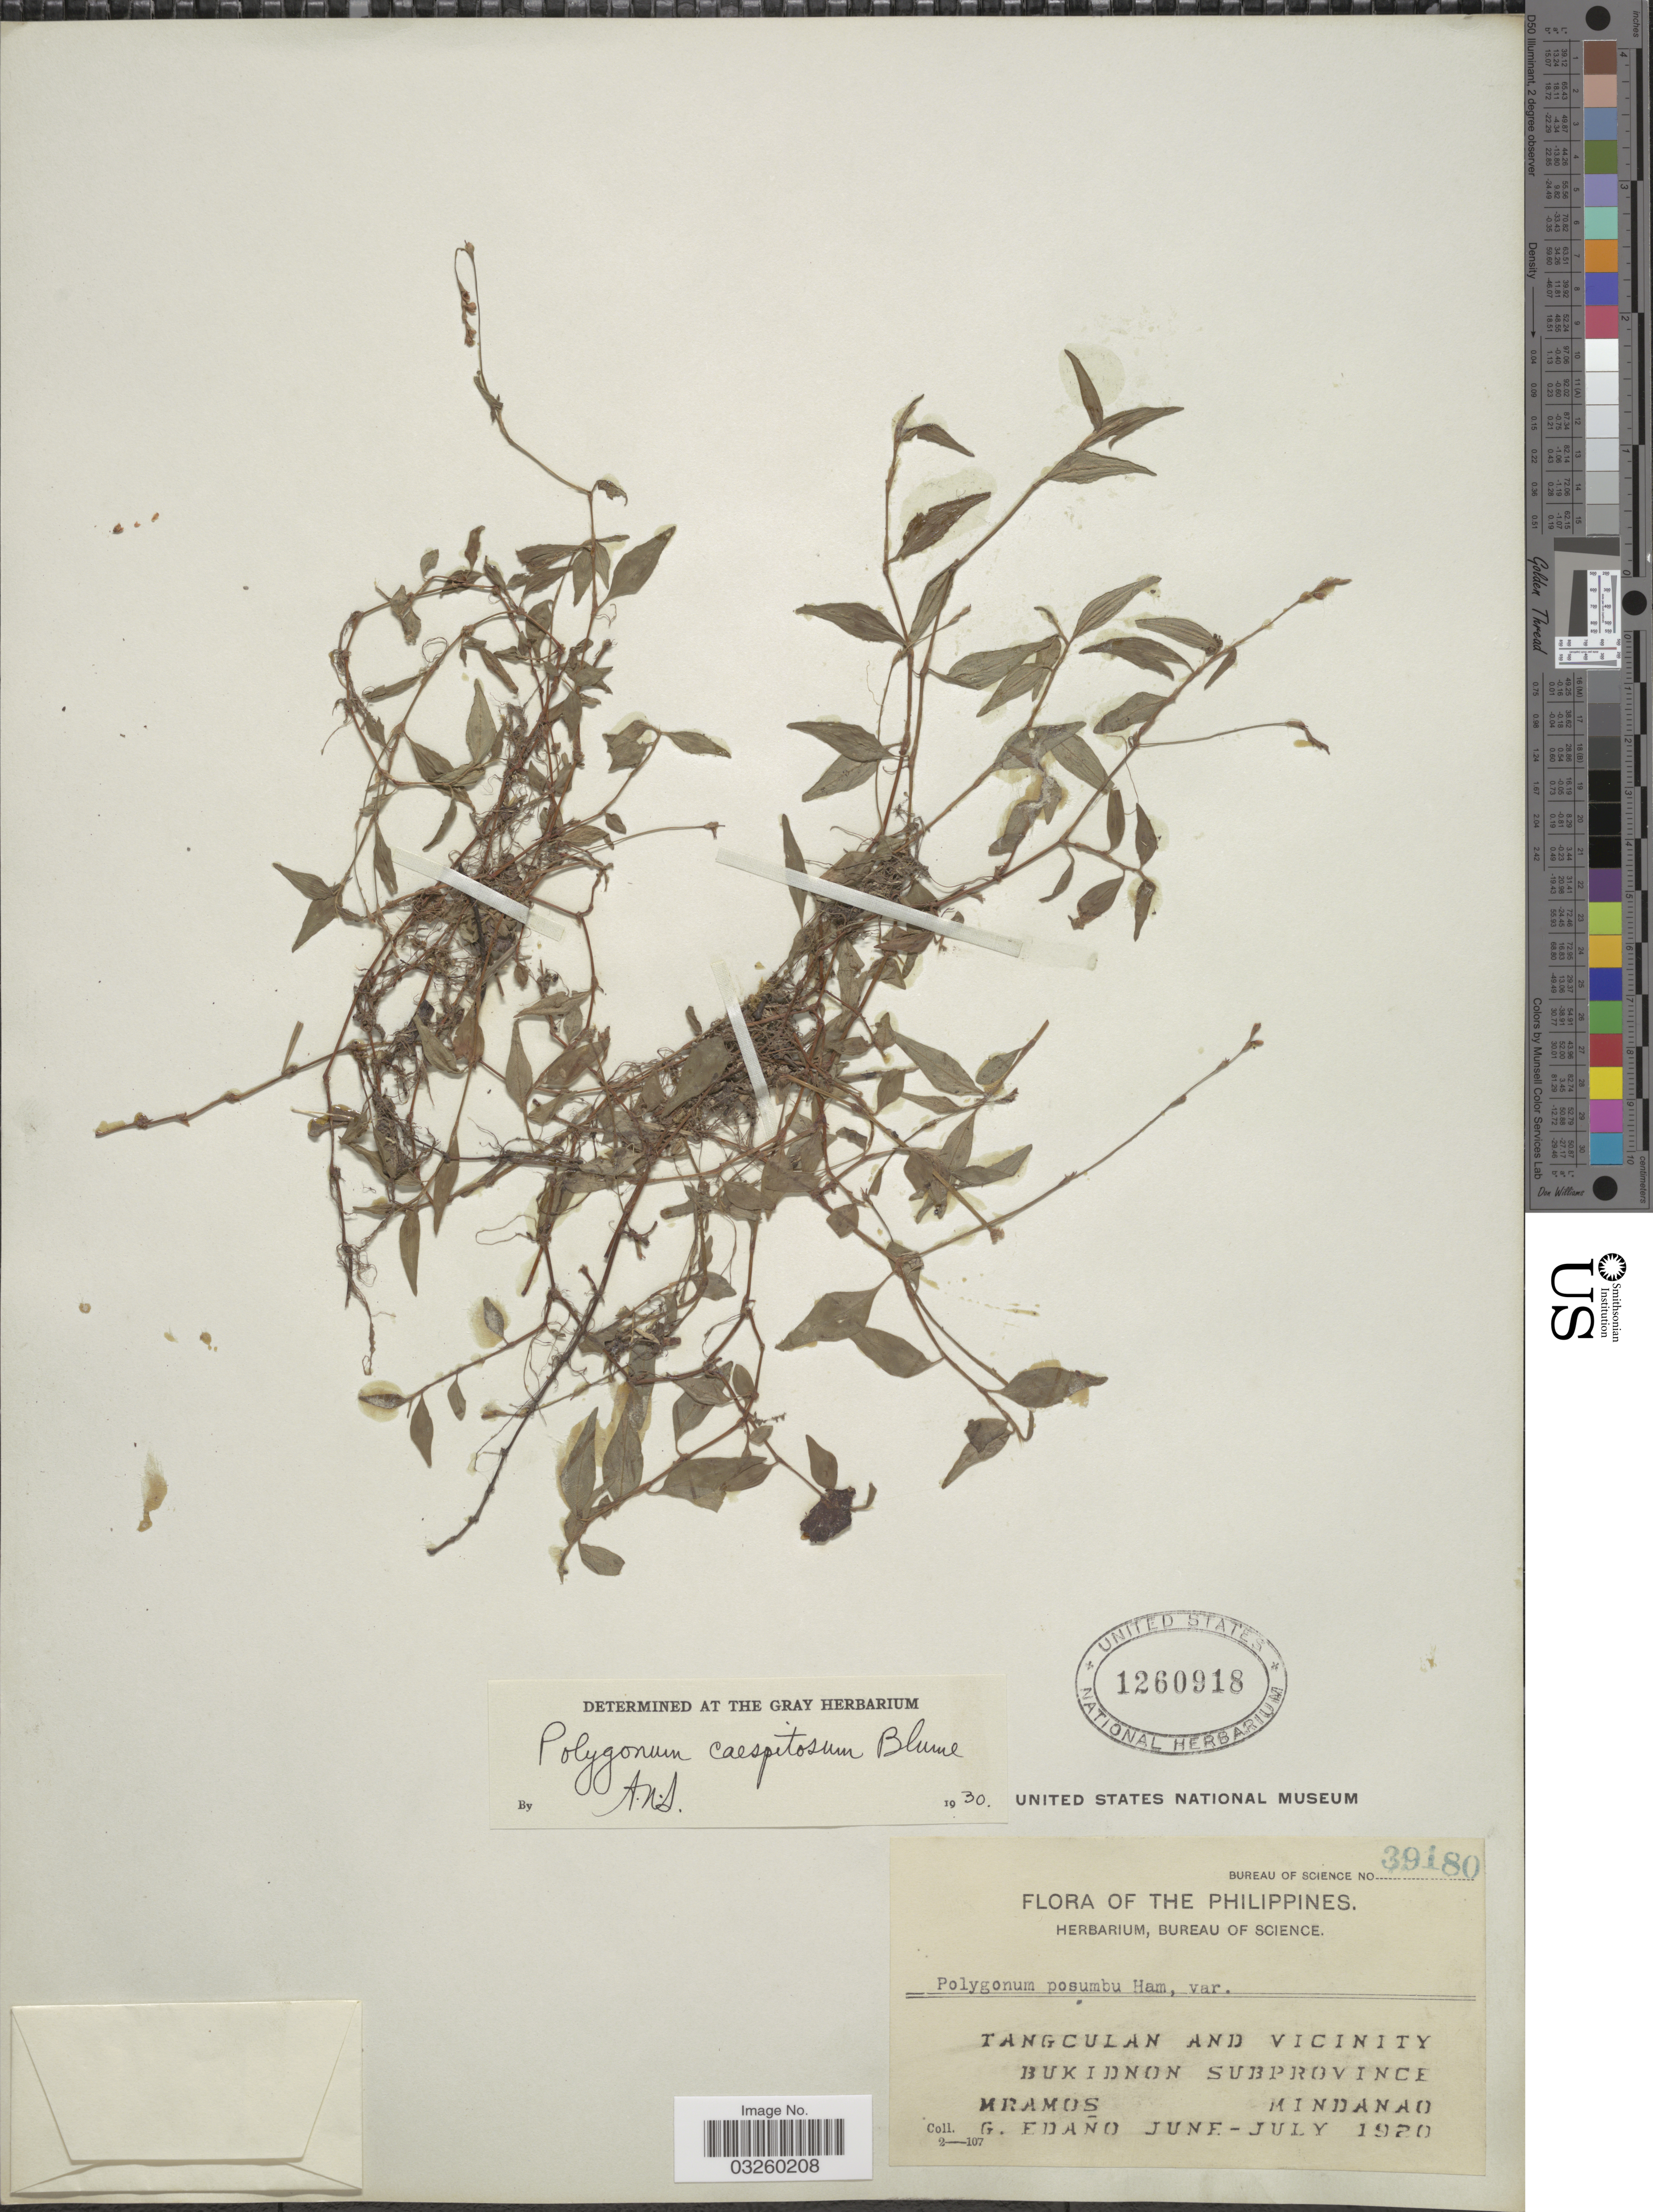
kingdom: Plantae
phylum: Tracheophyta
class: Magnoliopsida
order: Caryophyllales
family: Polygonaceae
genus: Polygonum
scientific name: Polygonum caespitosum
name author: Blume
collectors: M. Ramos & G. Edaño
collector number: Bureau of Sience 39180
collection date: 1920-06/1920-07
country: Philippines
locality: Tangculan and vicinity. Bukidnon Subprovince. Mindanao.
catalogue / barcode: US 1260918